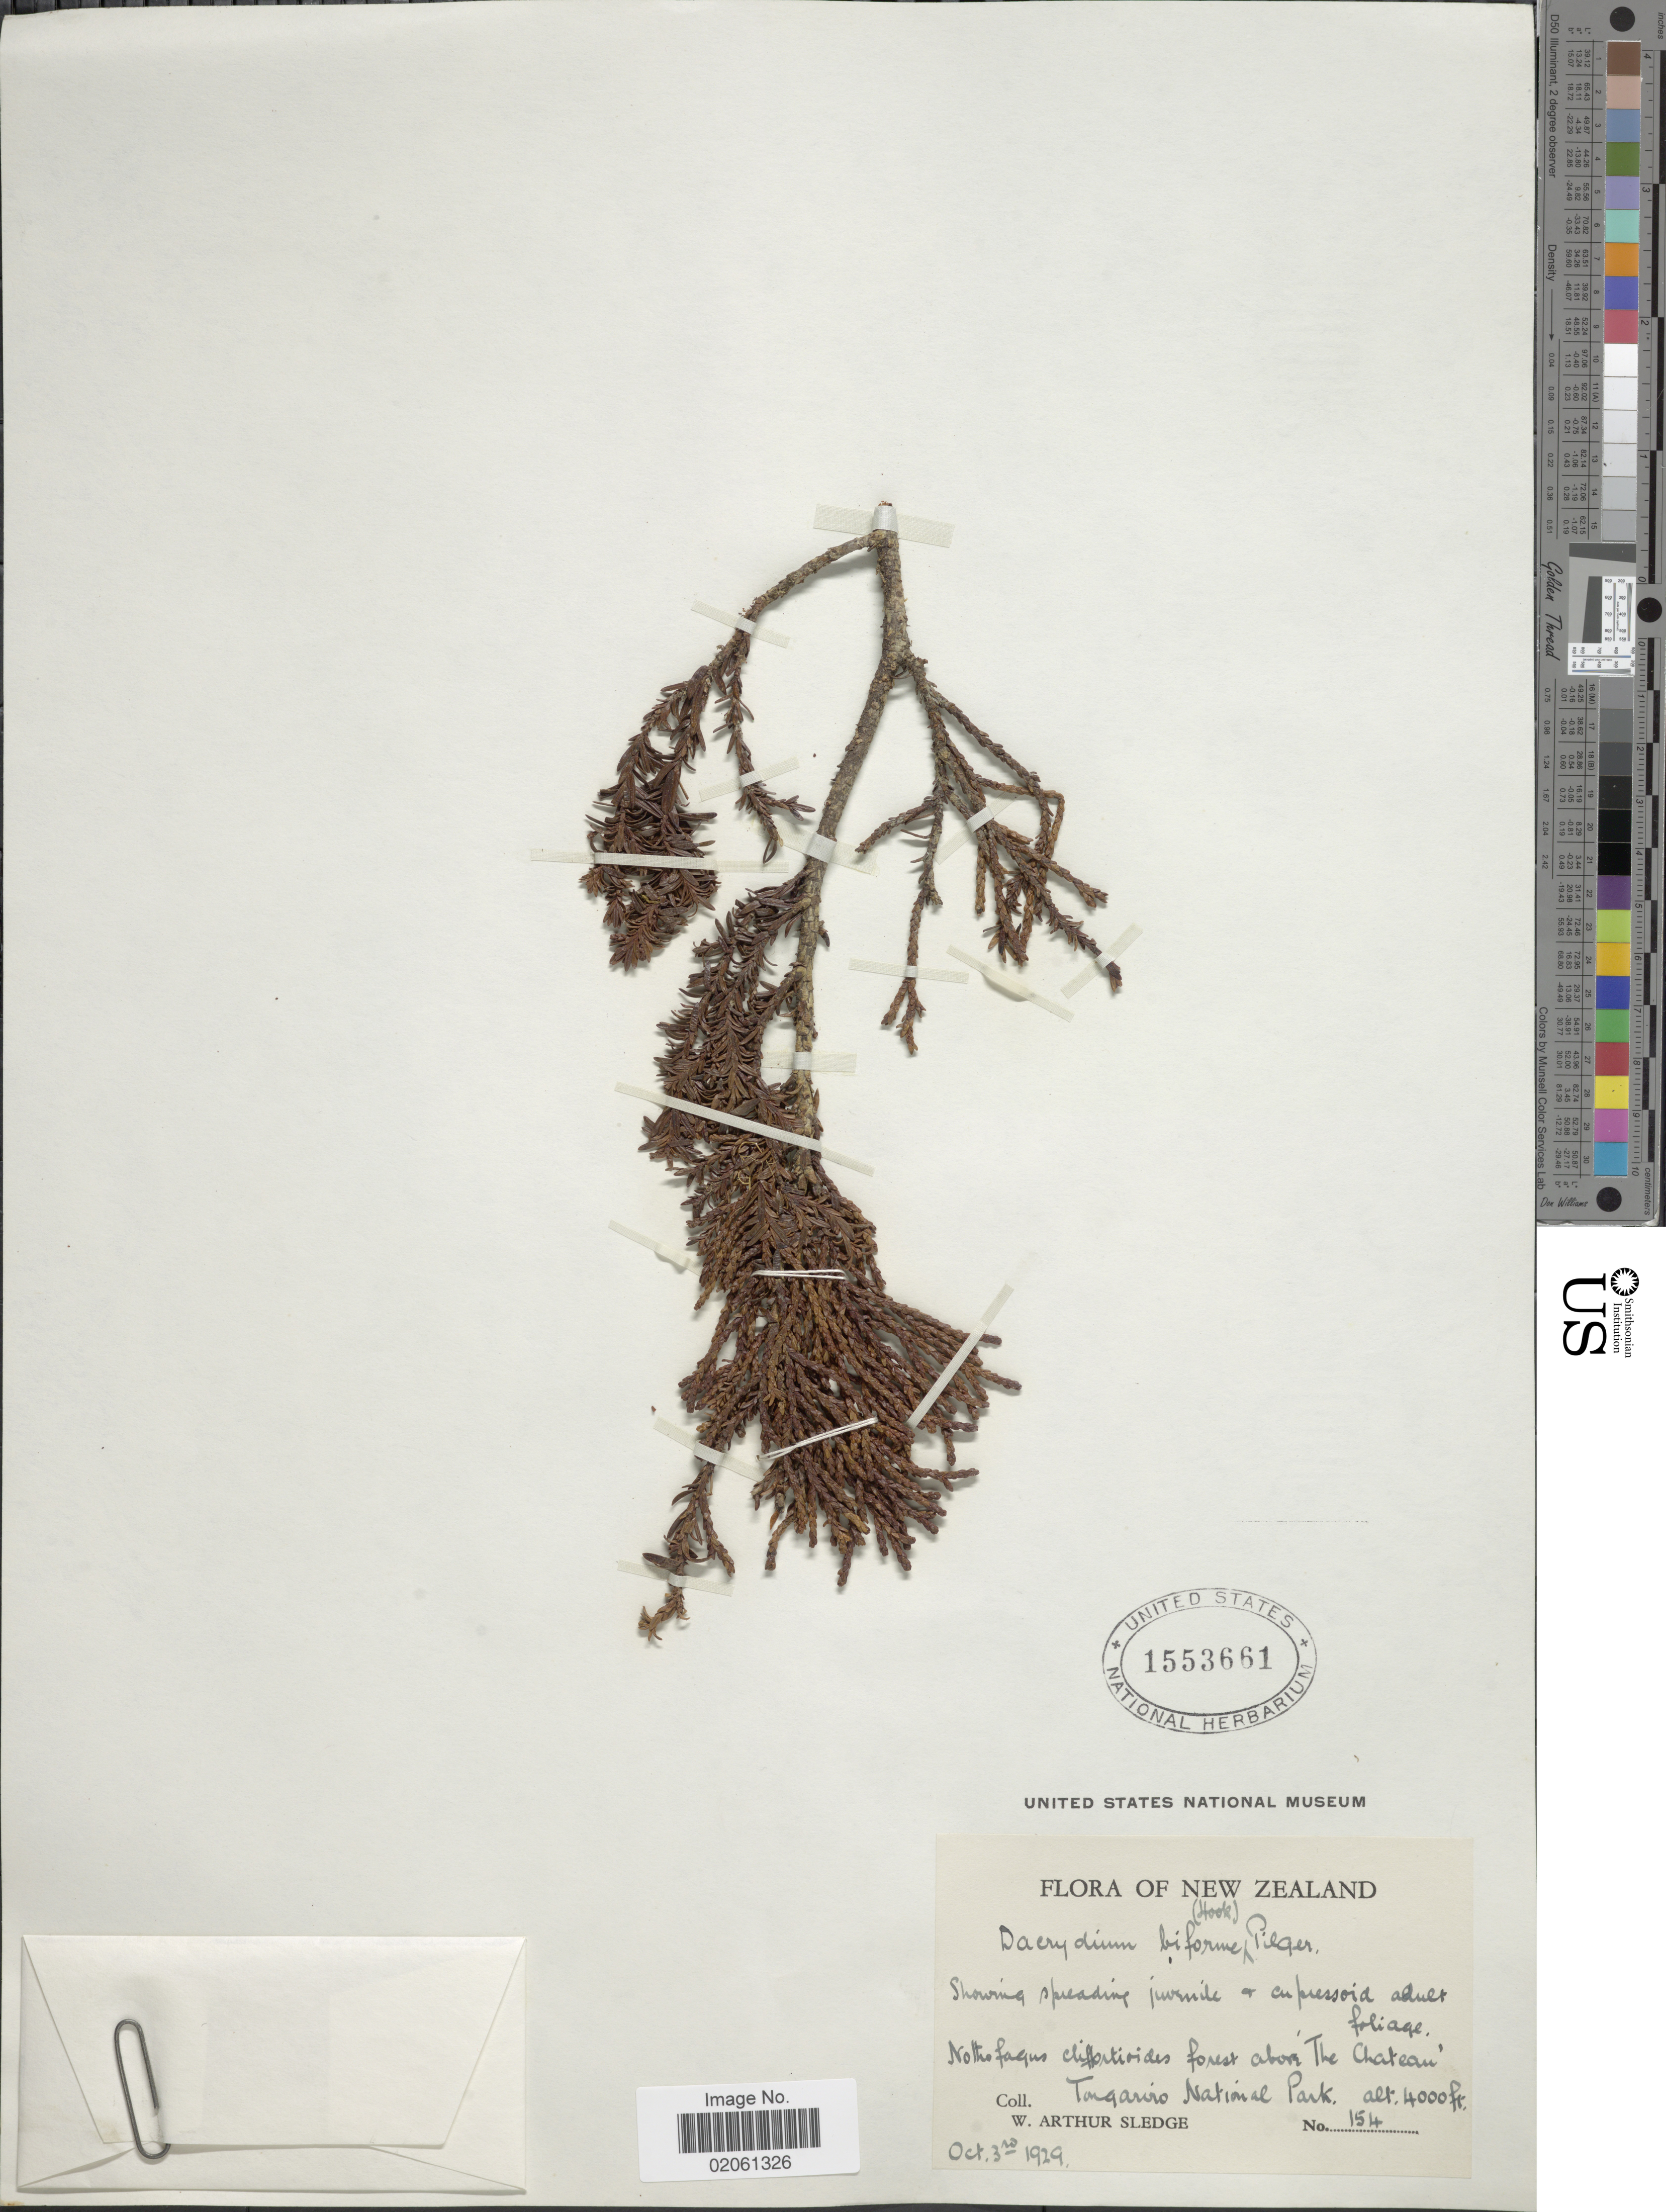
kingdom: Plantae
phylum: Tracheophyta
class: Pinopsida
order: Pinales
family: Podocarpaceae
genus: Dacrydium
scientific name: Dacrydium biforme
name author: Pilg.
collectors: W. A. Sledge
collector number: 154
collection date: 1929-10-03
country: New Zealand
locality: Forest above the Chateau, Tongariro National Park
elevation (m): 1219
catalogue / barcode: US 1553661